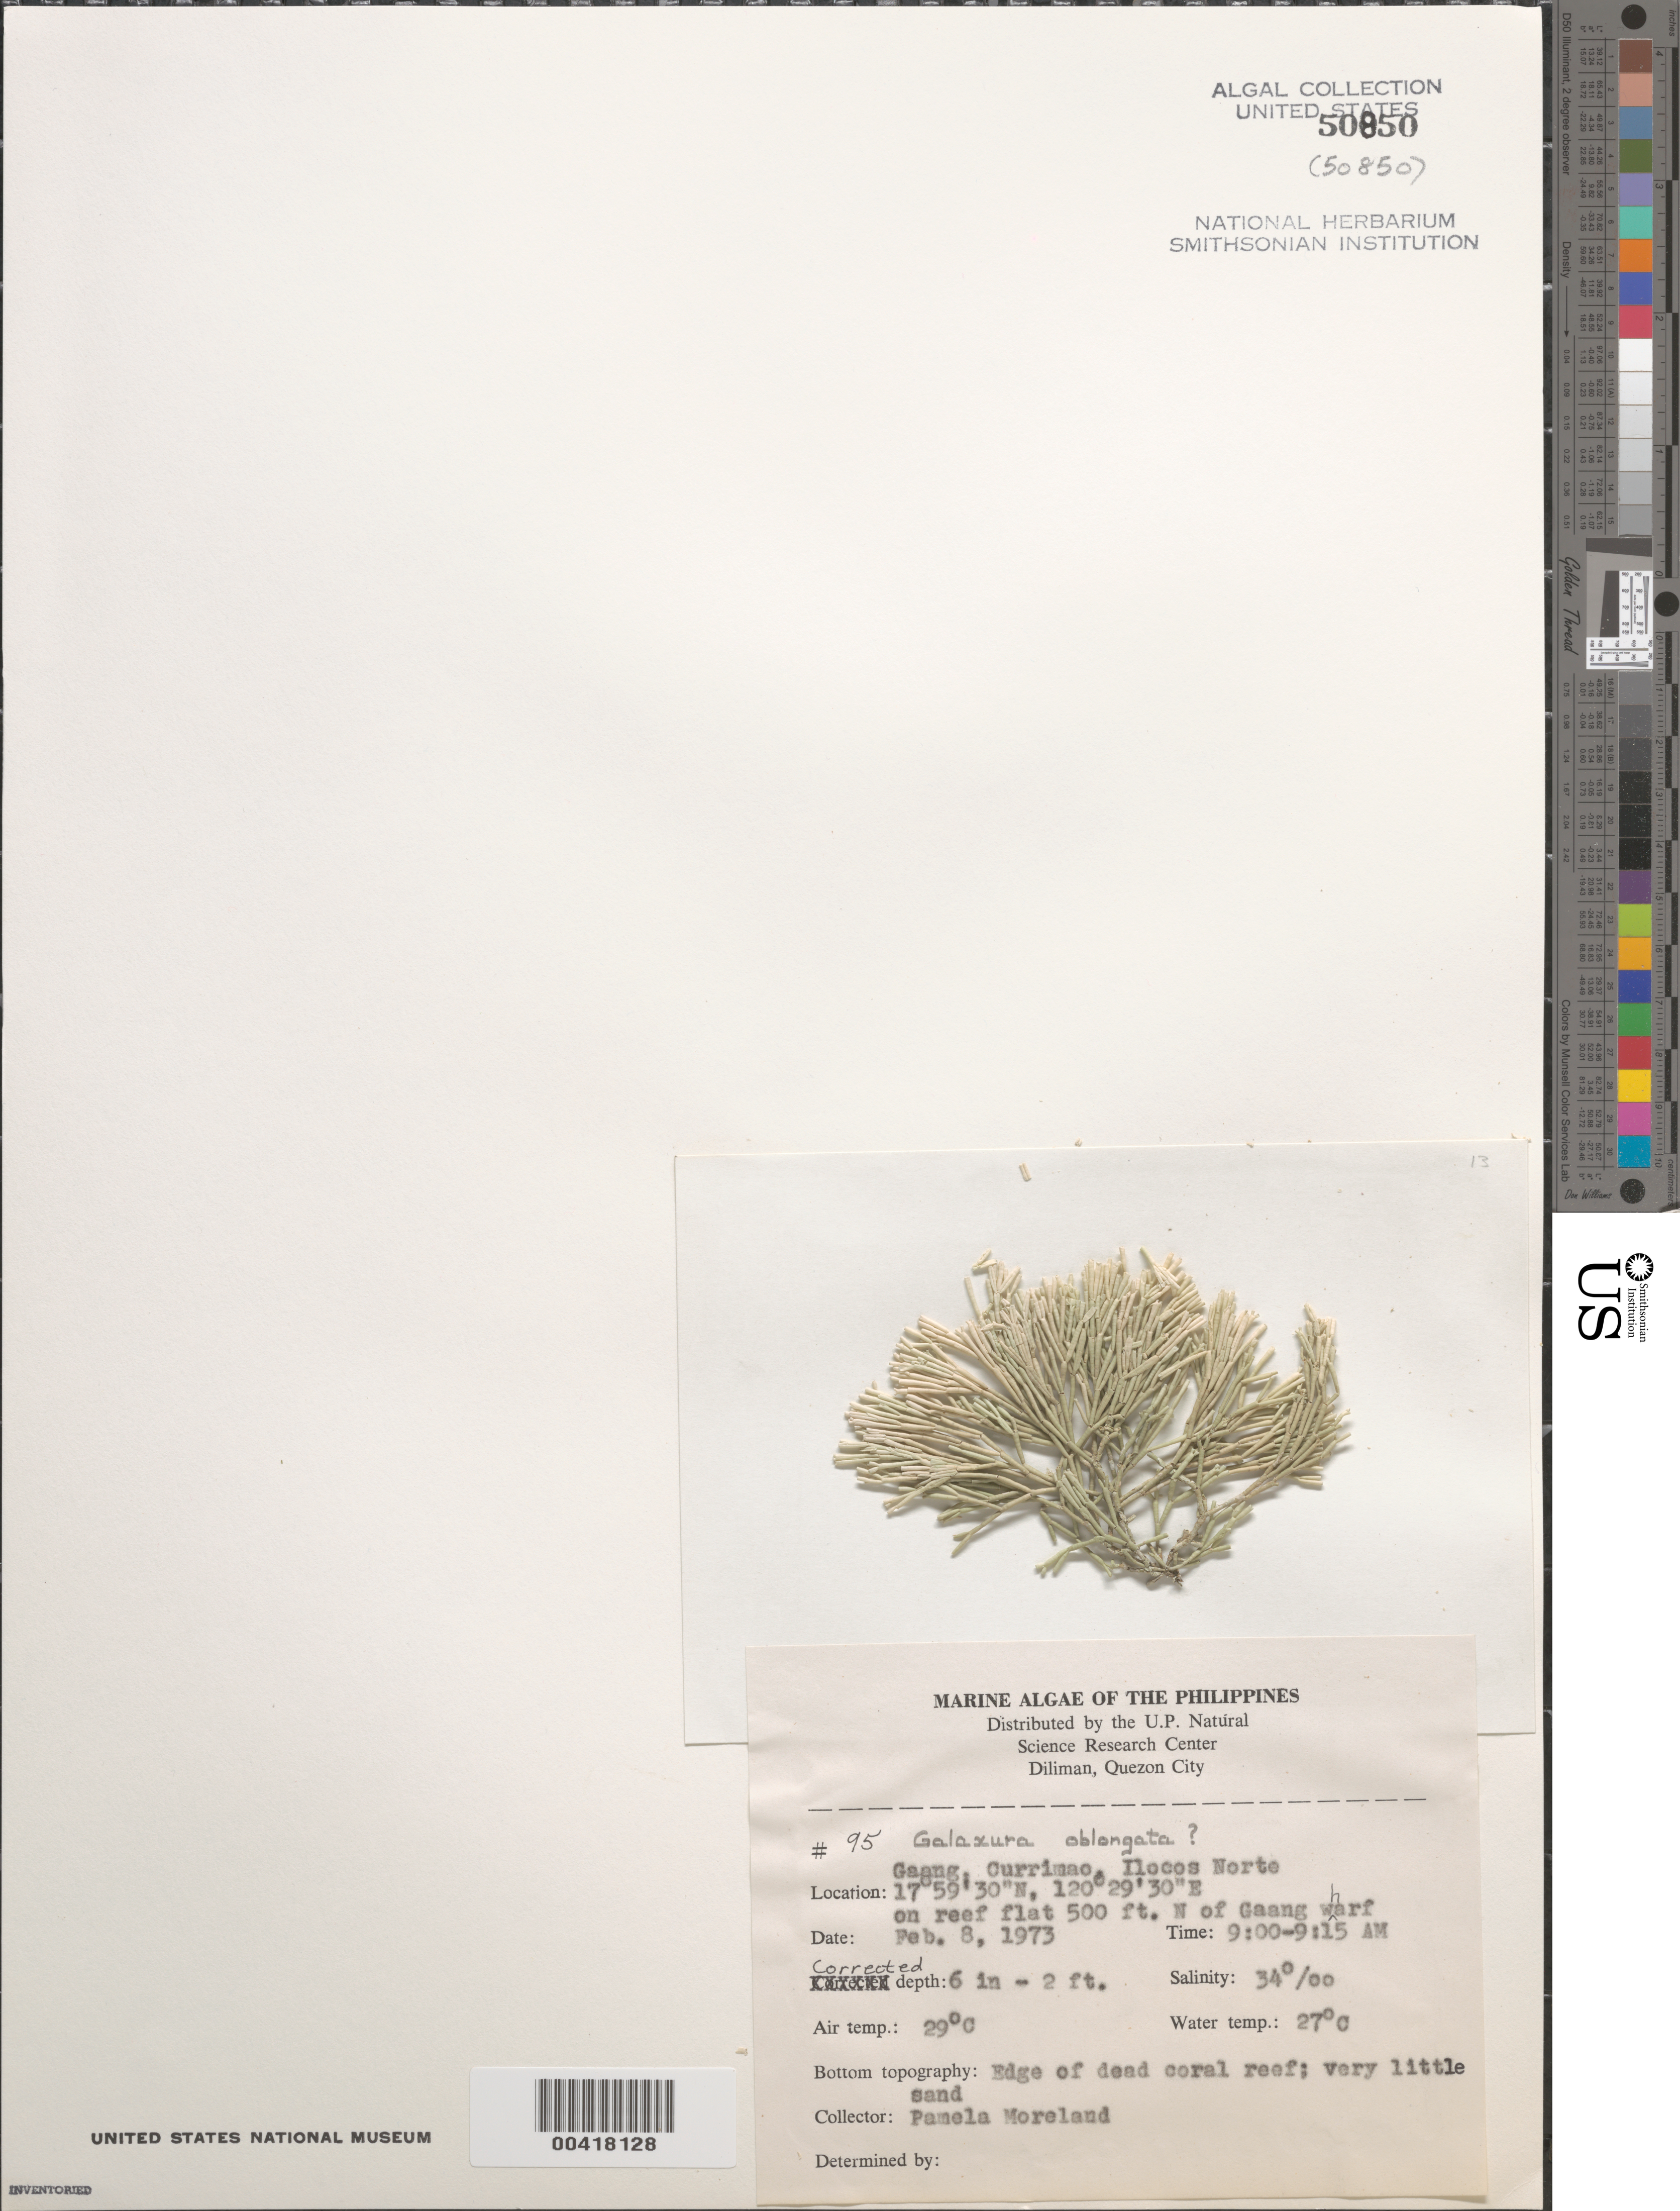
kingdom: Plantae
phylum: Rhodophyta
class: Florideophyceae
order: Nemaliales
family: Galaxauraceae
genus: Tricleocarpa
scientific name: Tricleocarpa fragilis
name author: (L.) Huisman & R.A. Towns.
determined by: Algae name updating Project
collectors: P. Moreland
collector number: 95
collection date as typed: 08 Feb 1973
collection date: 1973-02-08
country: Philippines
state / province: Ilocos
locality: Gaang, currimao, ilocos norte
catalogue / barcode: US 50850